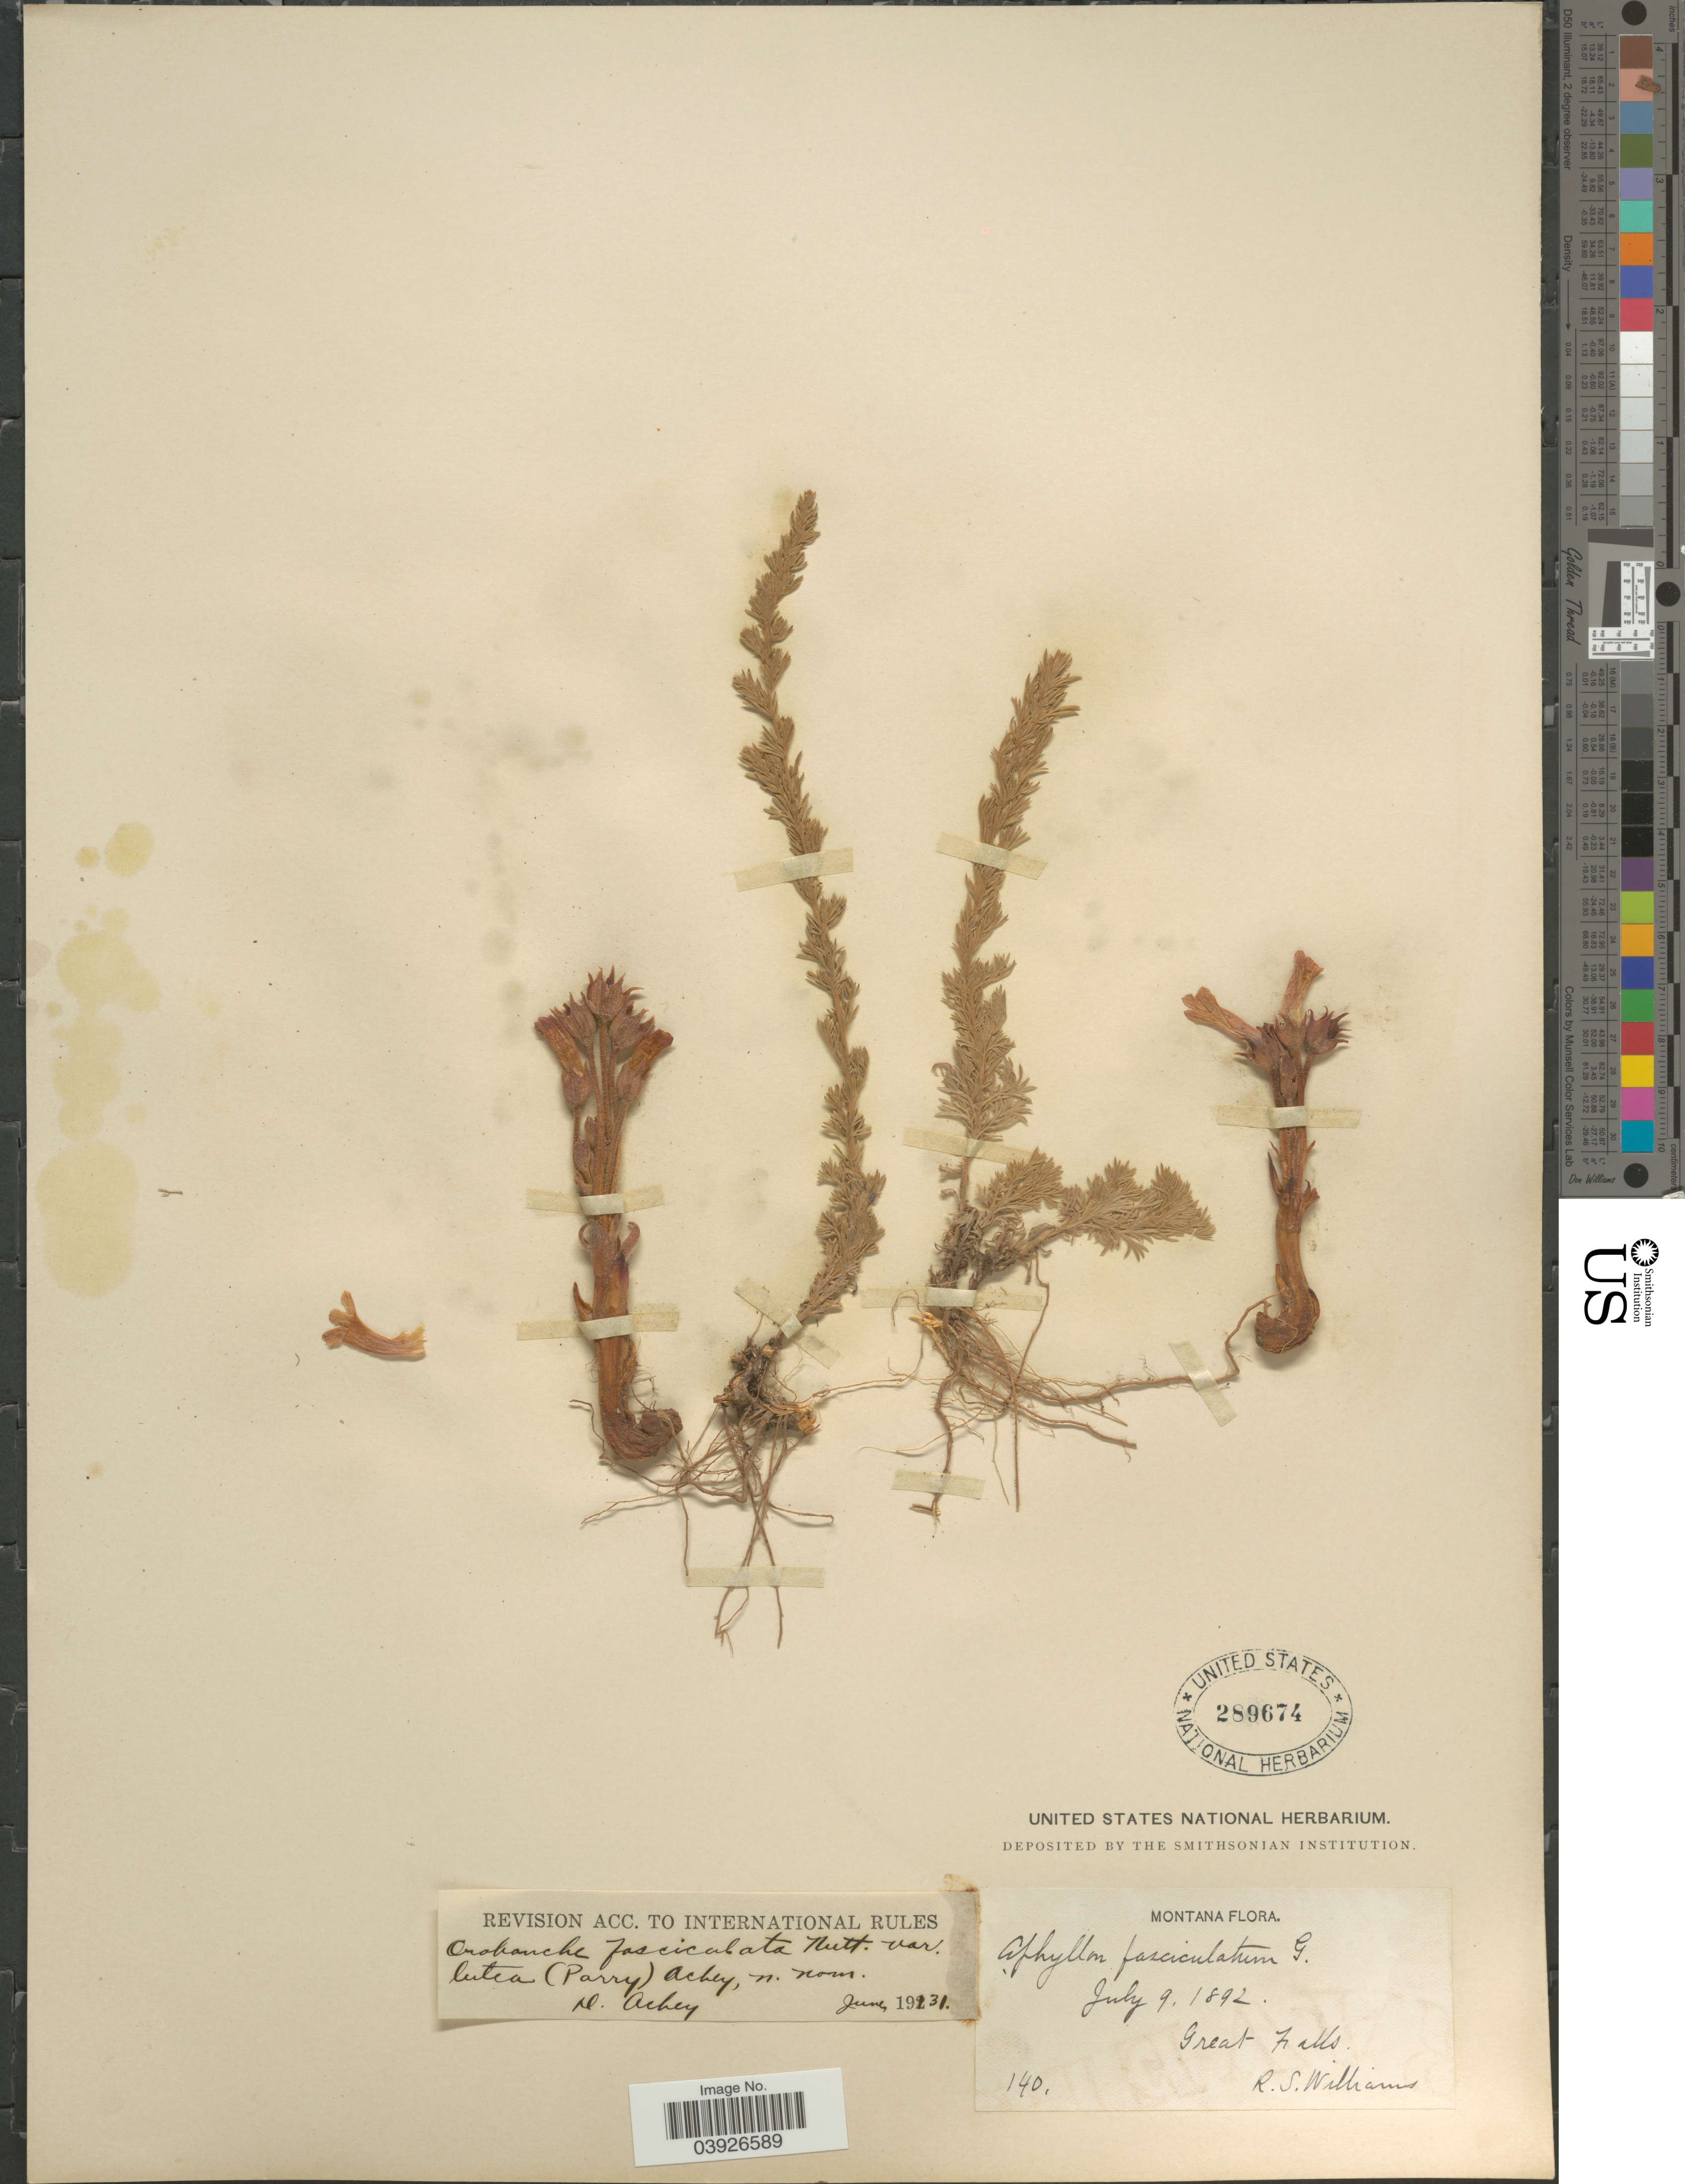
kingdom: Plantae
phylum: Tracheophyta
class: Magnoliopsida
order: Lamiales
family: Orobanchaceae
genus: Aphyllon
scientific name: Aphyllon fasciculatum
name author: (Nutt.) Torr. & A. Gray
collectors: R. S. Williams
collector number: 140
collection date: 1892-07-09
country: United States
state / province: Montana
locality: Great Falls.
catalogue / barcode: US 289674